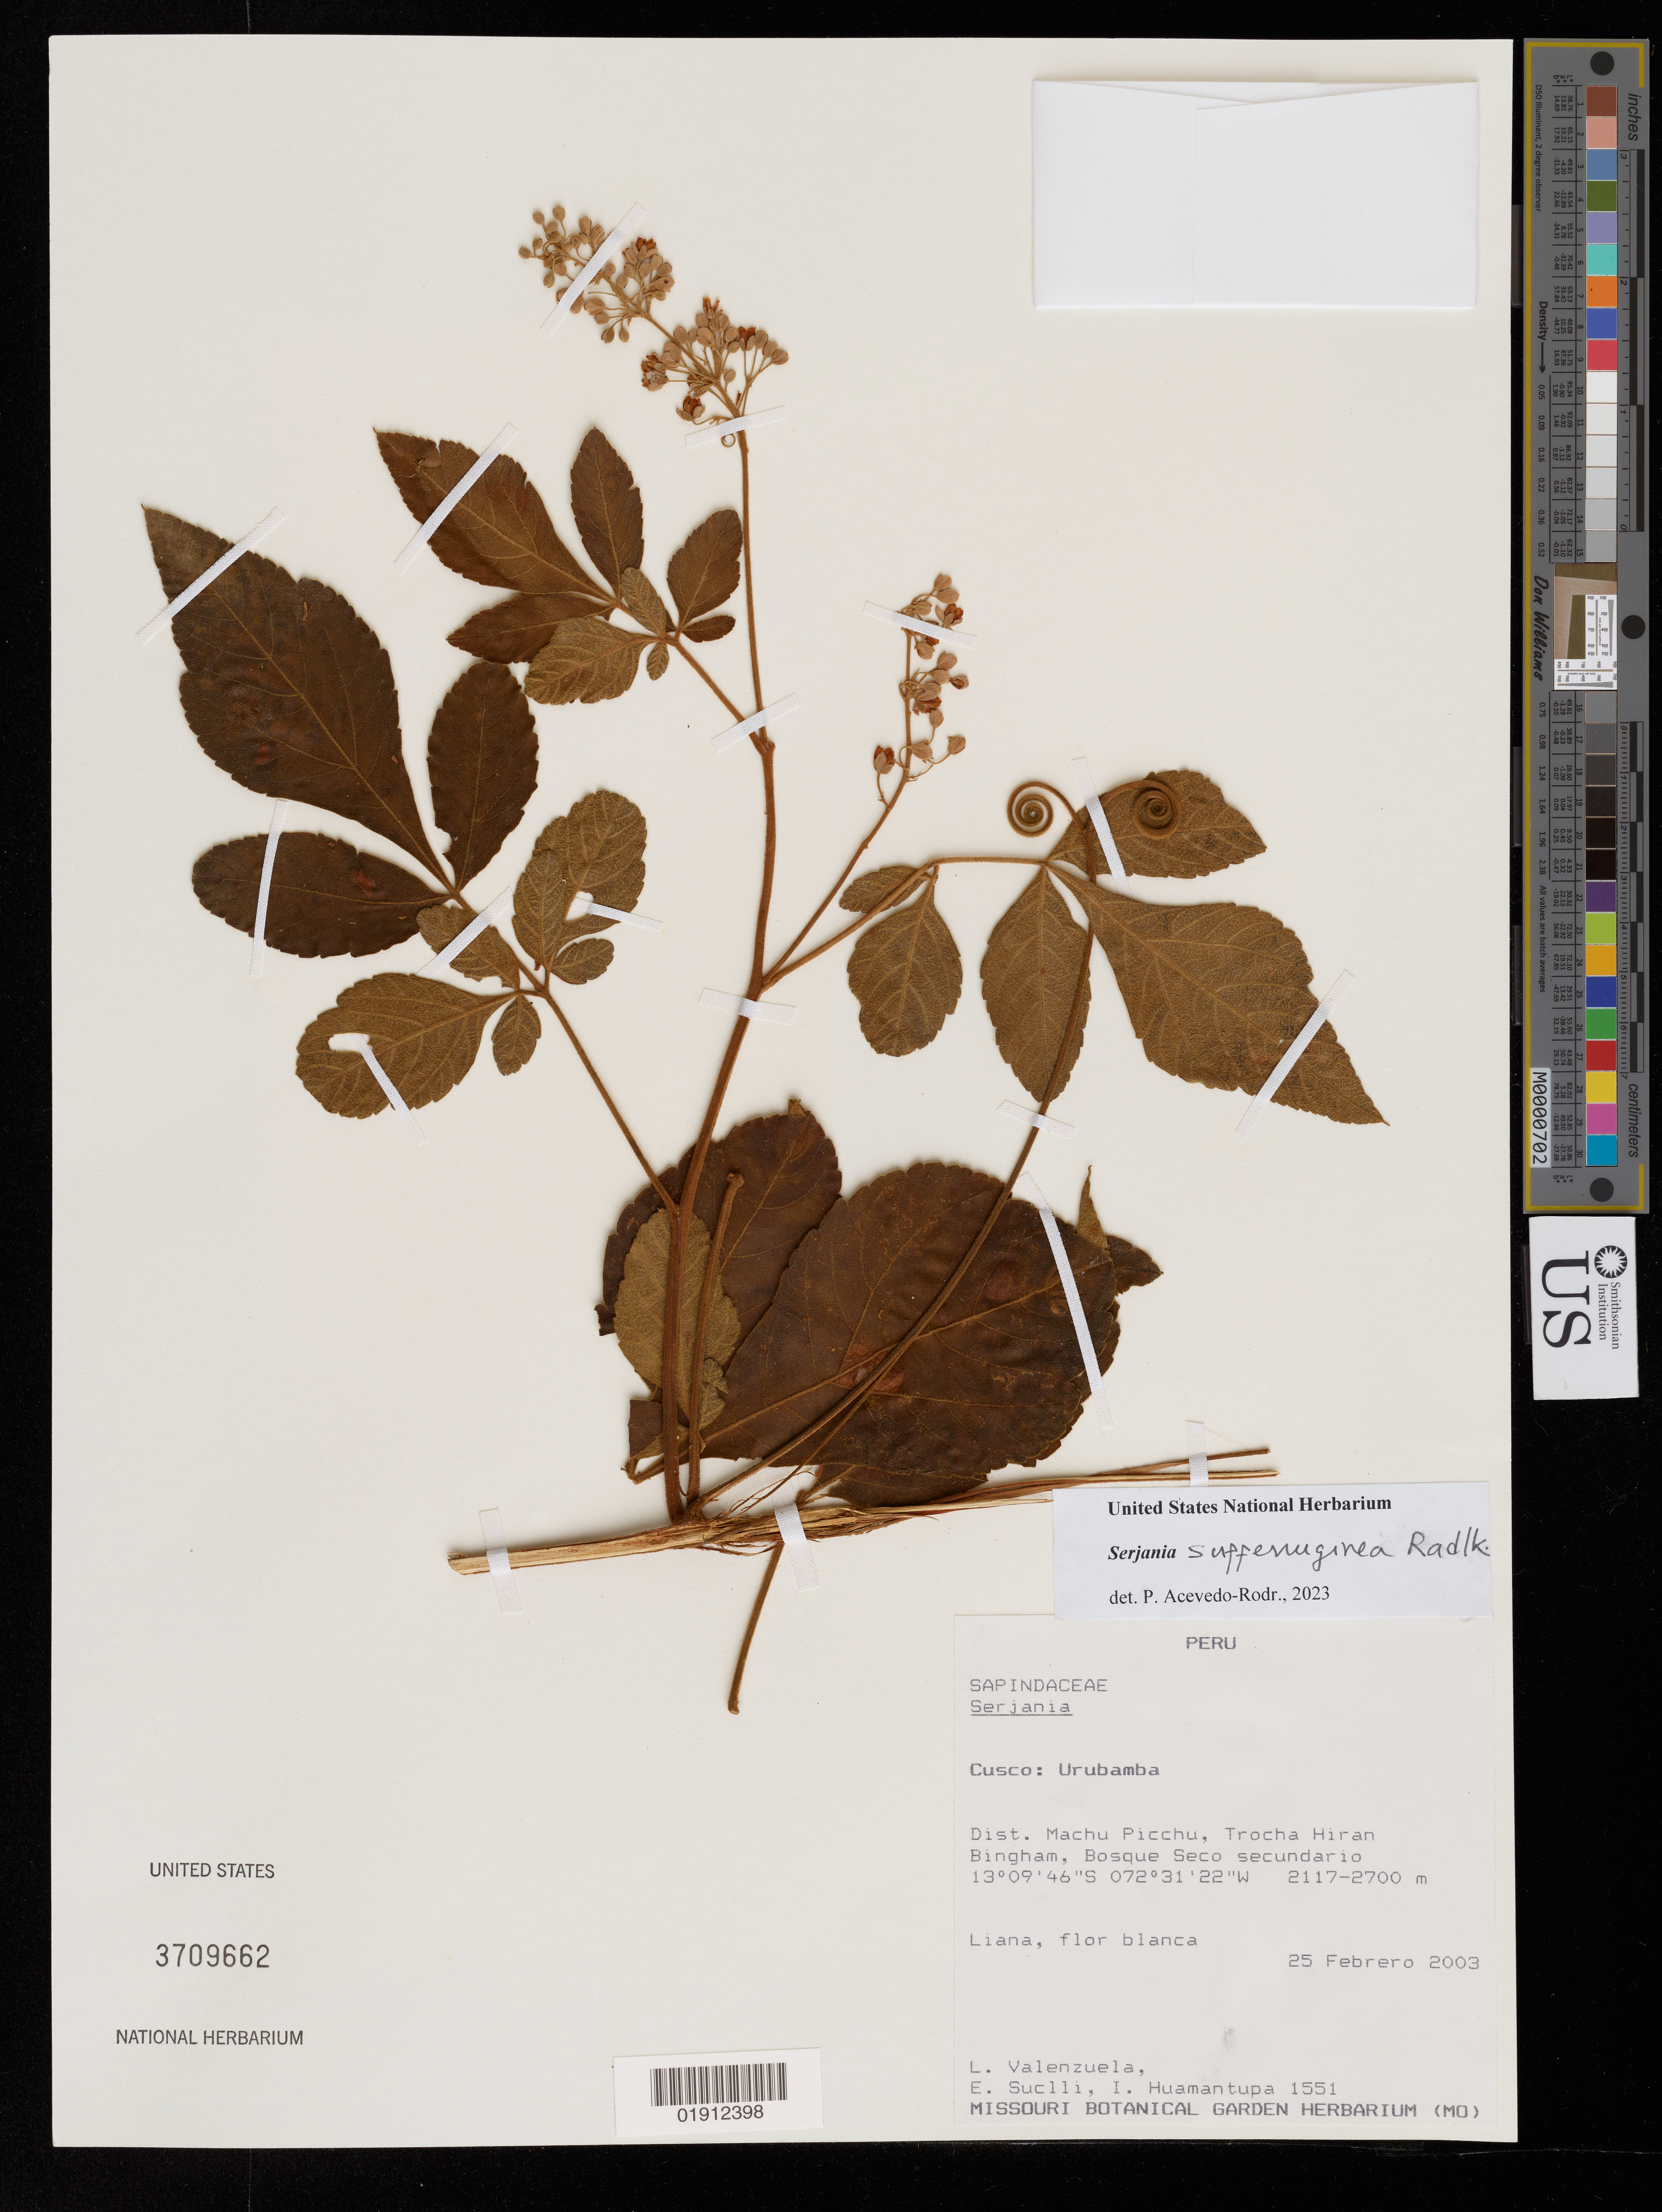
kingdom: Plantae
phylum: Tracheophyta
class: Magnoliopsida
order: Sapindales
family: Sapindaceae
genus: Serjania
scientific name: Serjania sufferruginea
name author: Radlk.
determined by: Acevedo-Rodriguez, P., (US), Smithsonian Institution - National Museum of Natural History (UNITED STATES)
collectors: L. Valenzuela, E. Suclli & I. Huamantupa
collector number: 1551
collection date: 2003-02-25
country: Peru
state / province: Cusco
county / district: Urubamba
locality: Dist. Machu Picchu, Trocha Hiram Bingham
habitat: Bosque seco secundario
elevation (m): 2117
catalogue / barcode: US 3709662